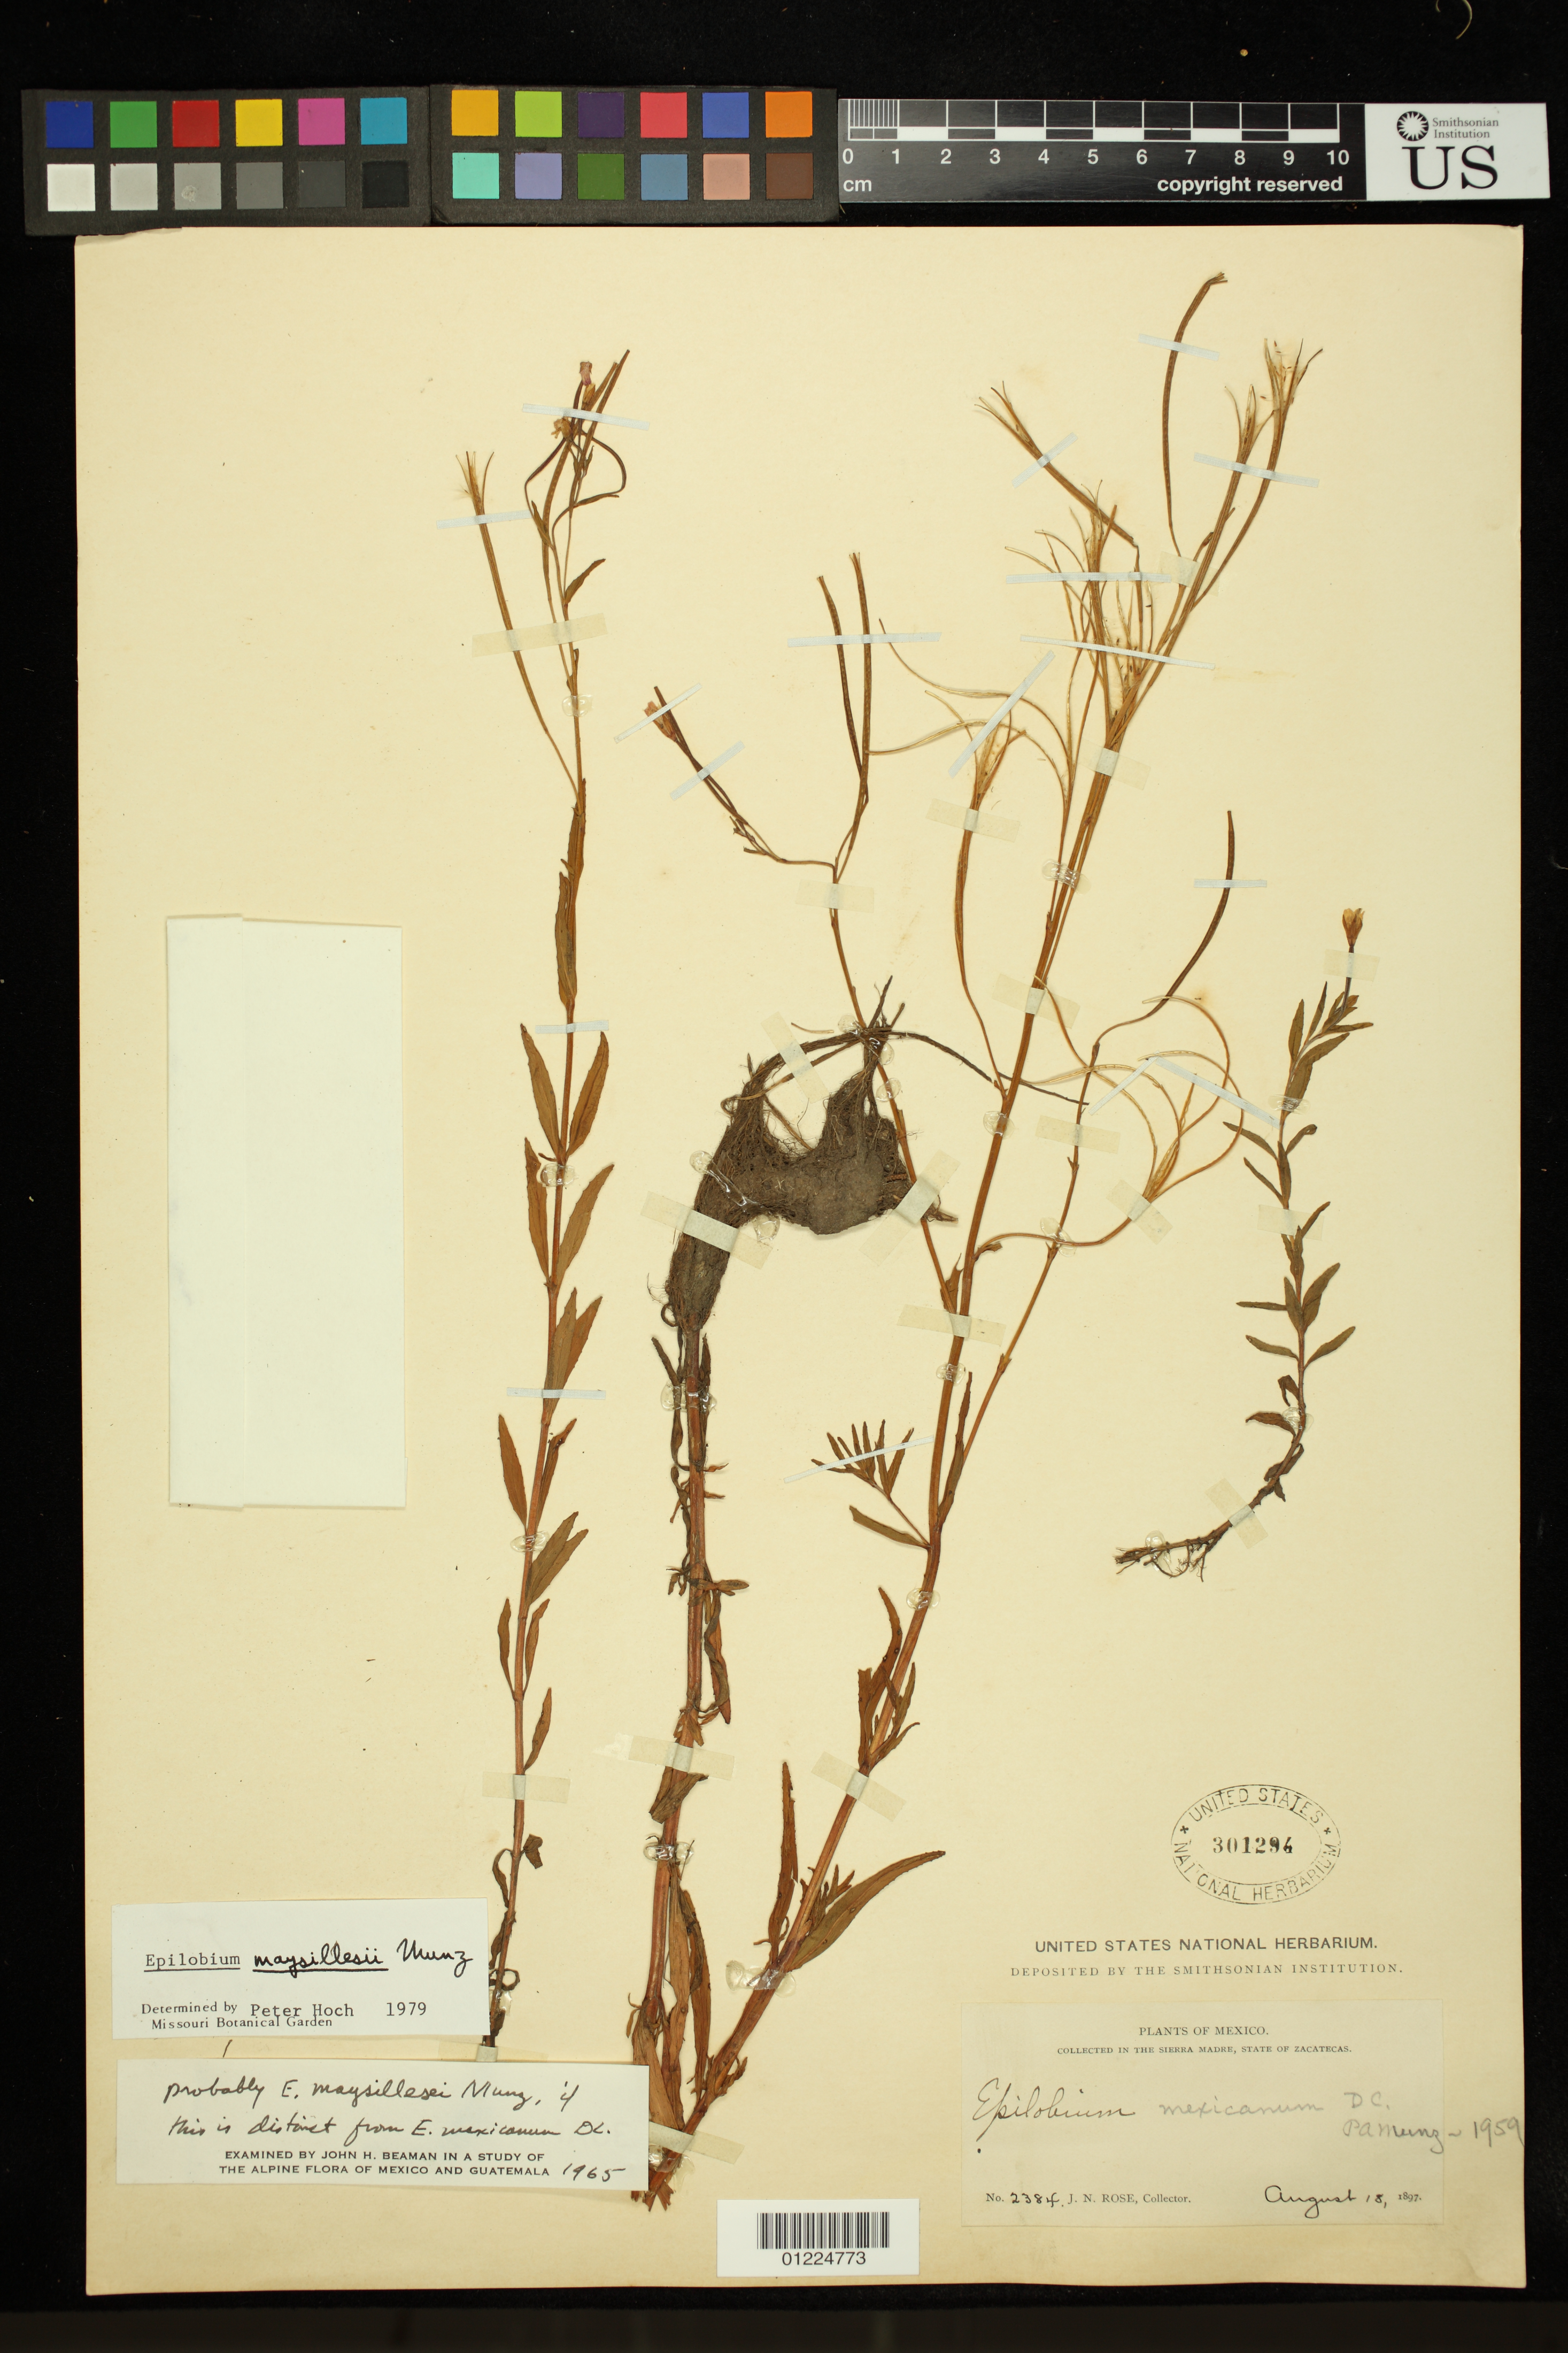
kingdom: Plantae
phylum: Tracheophyta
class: Magnoliopsida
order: Myrtales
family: Onagraceae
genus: Epilobium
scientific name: Epilobium maysillesii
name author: Munz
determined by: Hoch, P. C.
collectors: J. N. Rose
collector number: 2384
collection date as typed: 18 Aug 1897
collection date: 1897-08-18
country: Mexico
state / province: Zacatecas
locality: Sierra Madre.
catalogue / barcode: US 301294